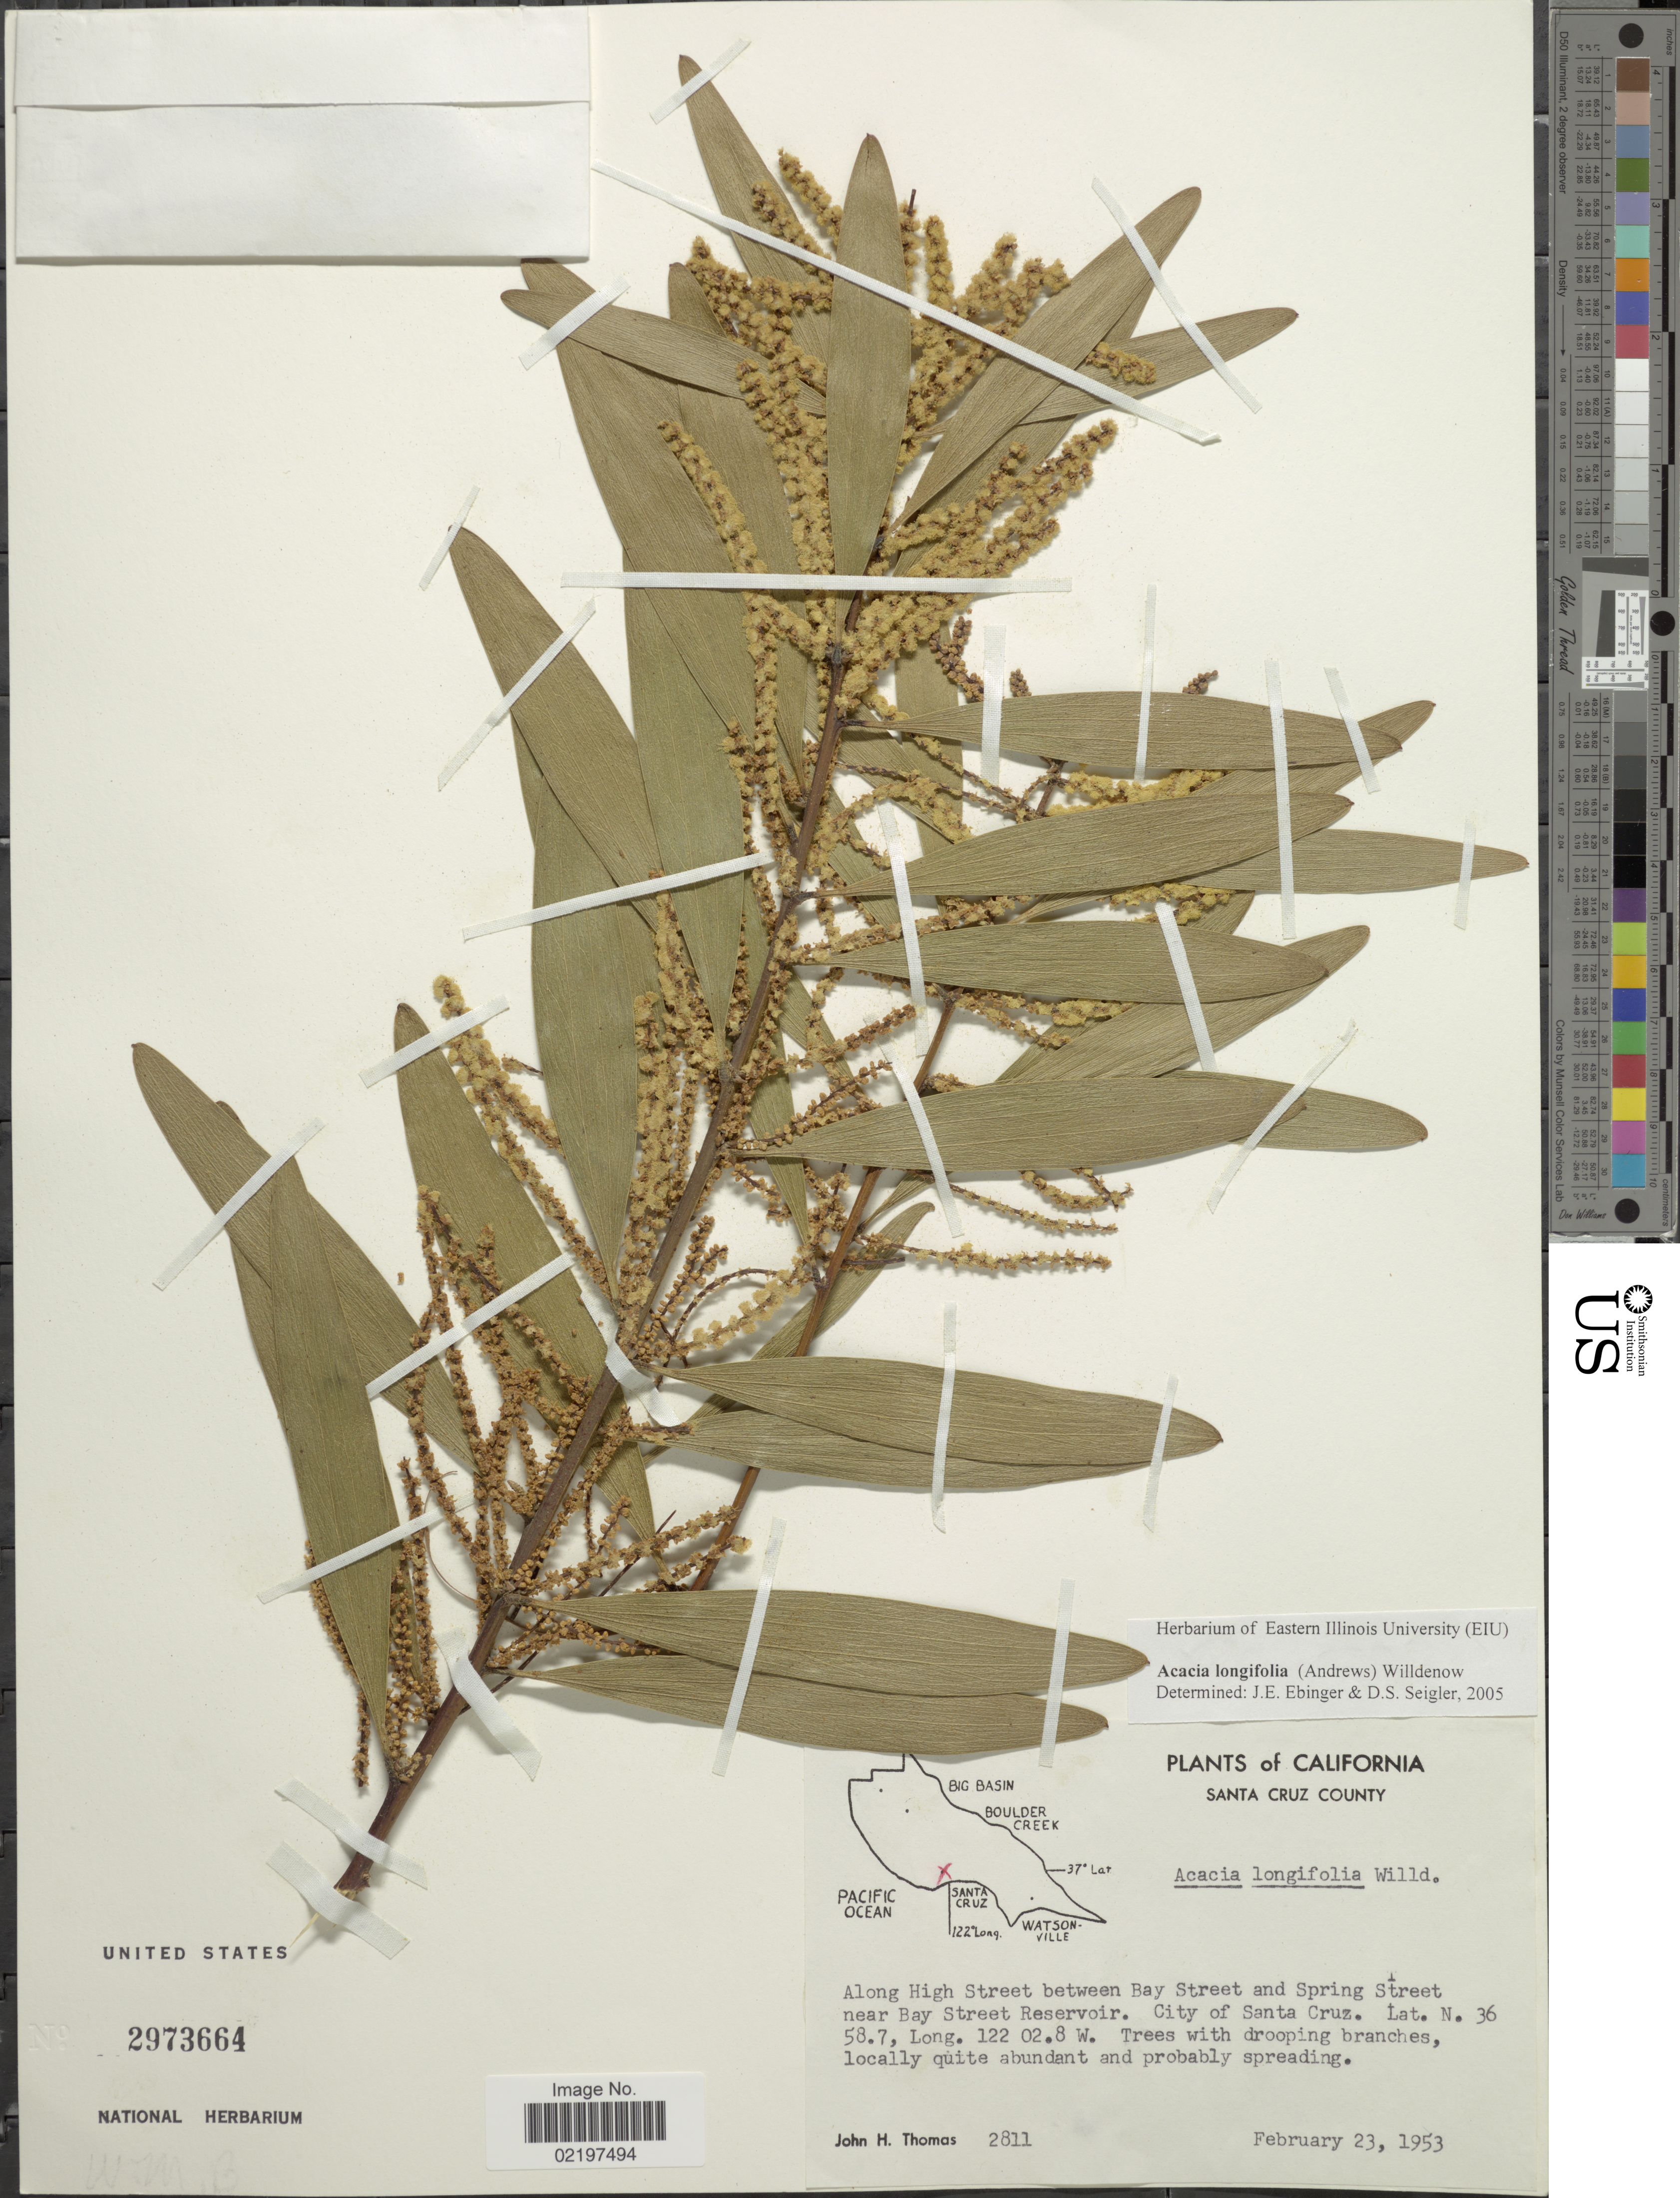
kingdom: Plantae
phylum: Tracheophyta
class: Magnoliopsida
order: Fabales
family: Fabaceae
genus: Acacia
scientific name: Acacia longifolia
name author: (Andrews) Willd.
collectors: J. H. Thomas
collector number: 2811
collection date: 1953-02-23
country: United States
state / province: California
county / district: Santa Cruz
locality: Santa Cruz County, along High Street between Bay Street and Spring Street near Bay Street reservoir, City of Santa Cruz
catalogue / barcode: US 2973664